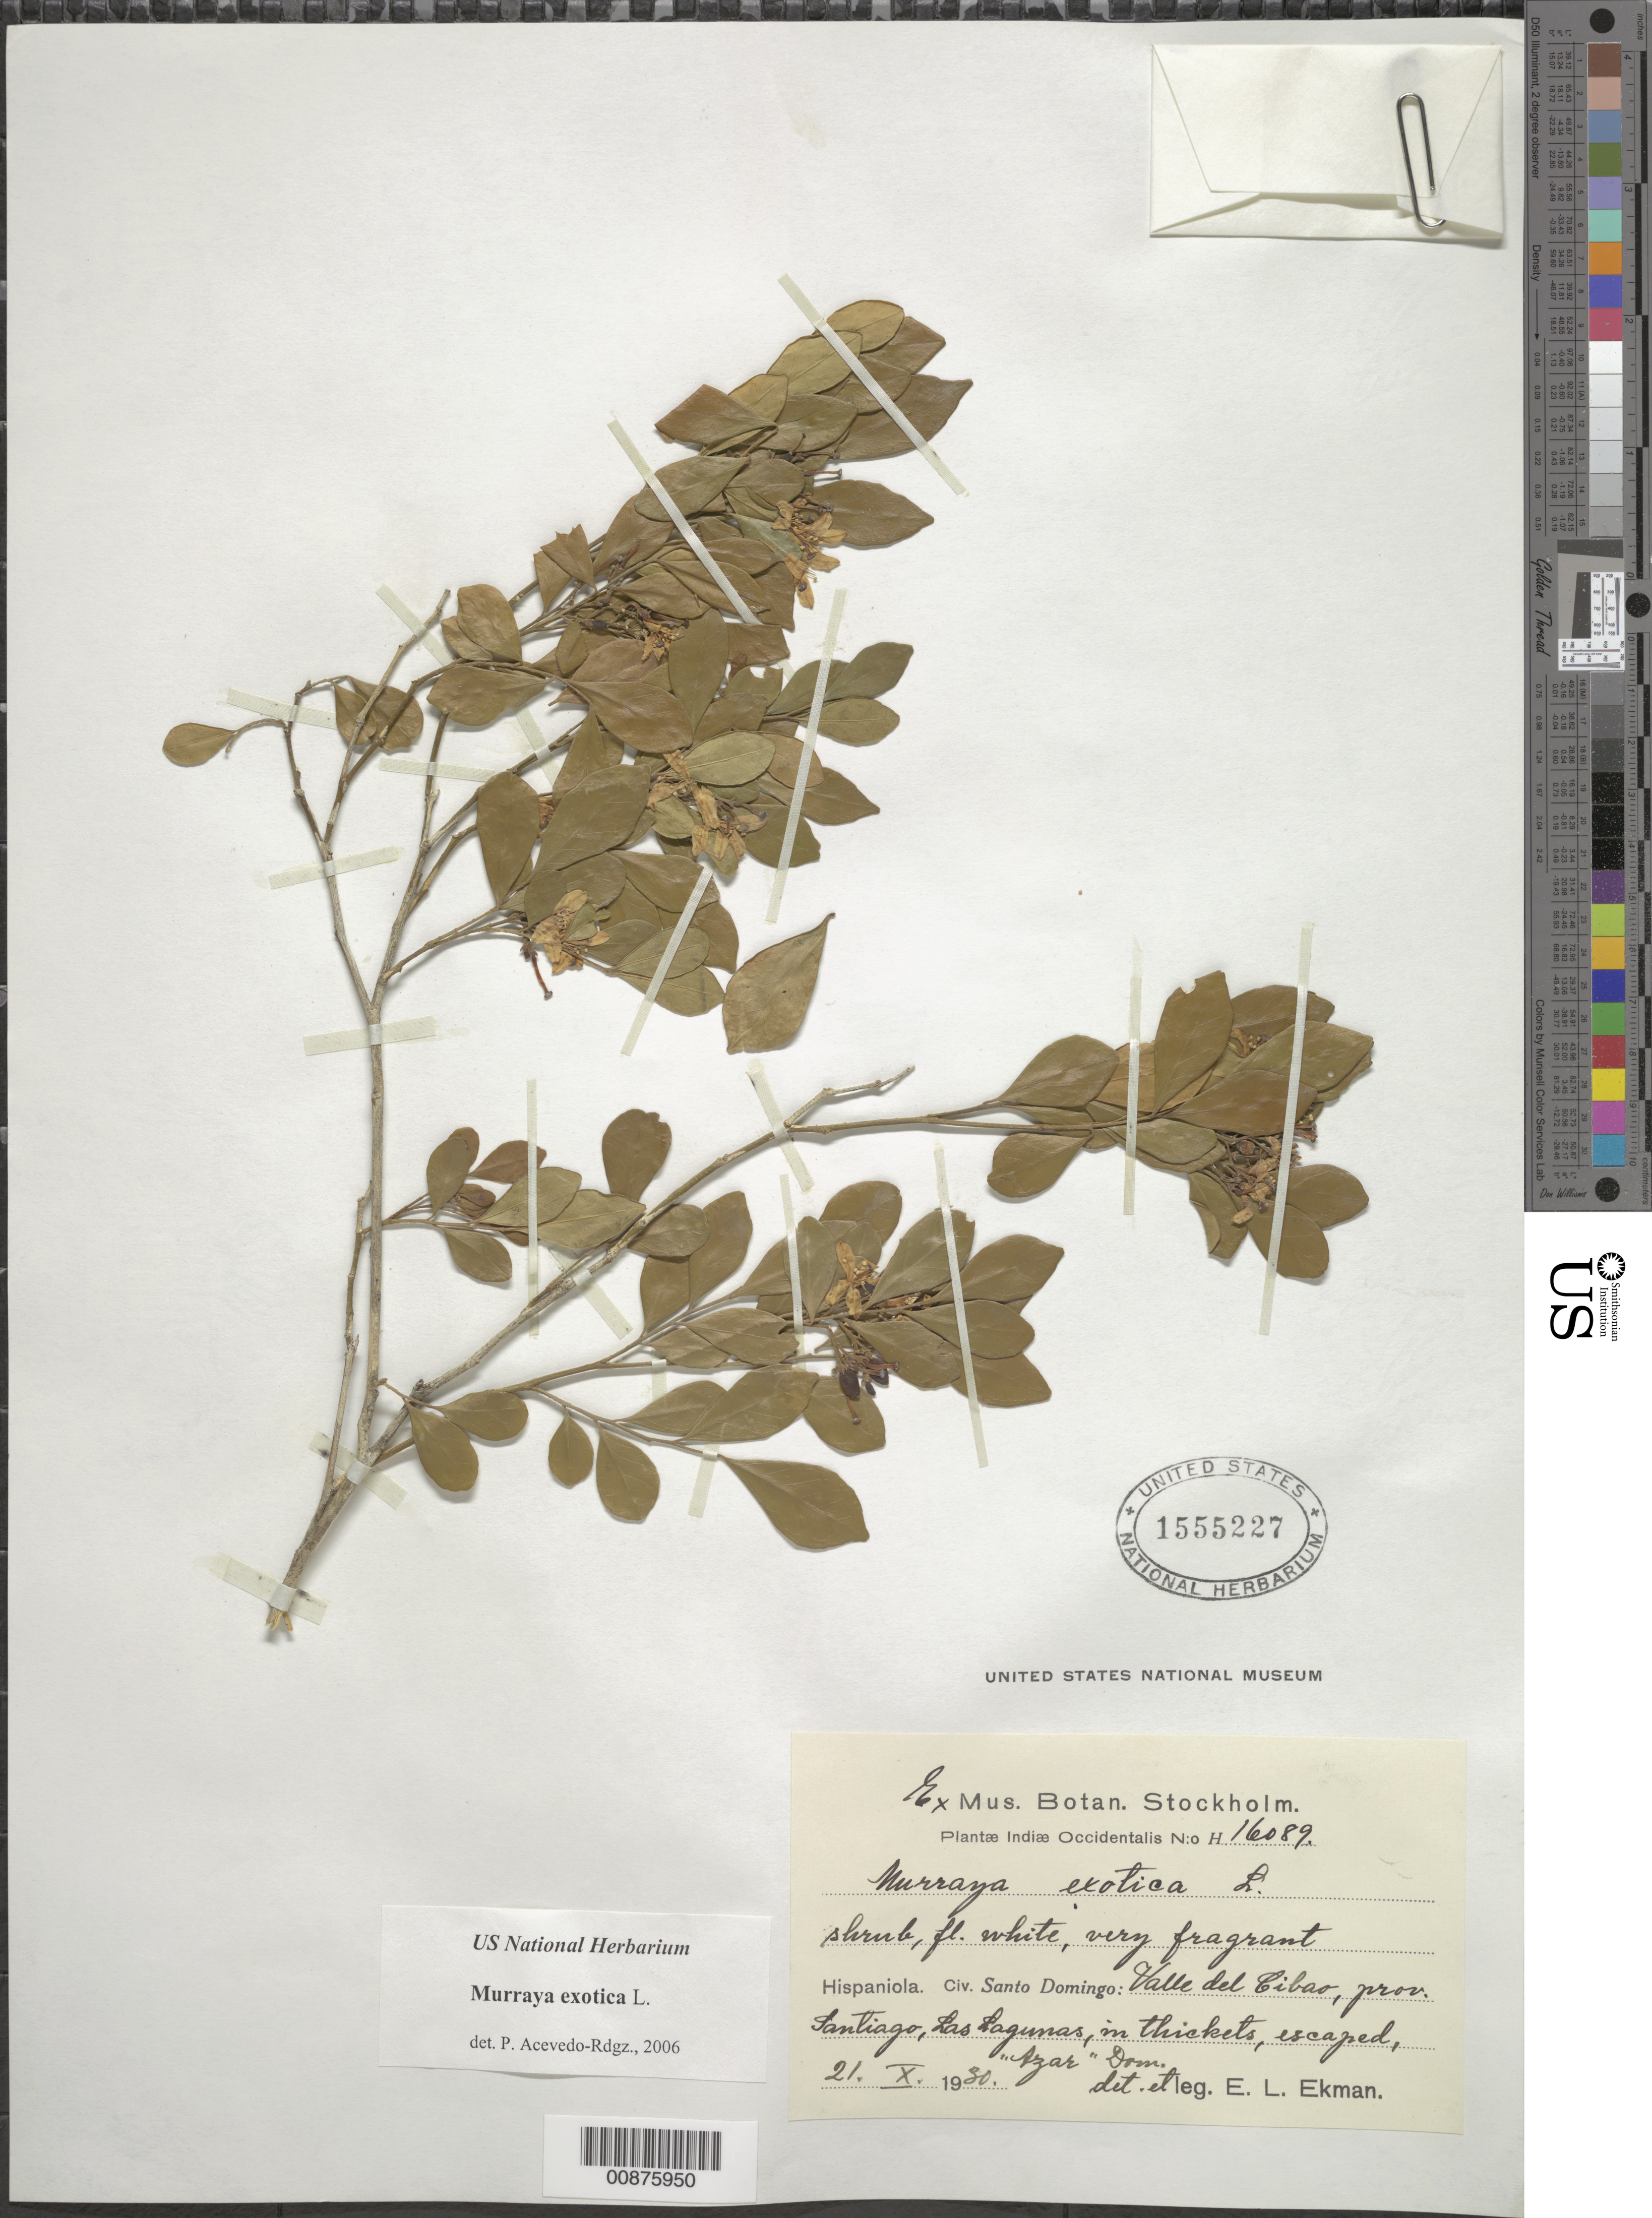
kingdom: Plantae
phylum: Tracheophyta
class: Magnoliopsida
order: Sapindales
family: Rutaceae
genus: Murraya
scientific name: Murraya exotica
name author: L.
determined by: Acevedo-Rodríguez, P., (BOT), Smithsonian Institution - National Museum of Natural History (UNITED STATES)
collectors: E. L. Ekman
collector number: H 16089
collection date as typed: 21 Oct 1930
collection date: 1930-10-21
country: Dominican Republic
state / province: Santiago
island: Hispaniola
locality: Valle del Cibao, Las Lagunas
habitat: In thickets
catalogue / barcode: US 1555227